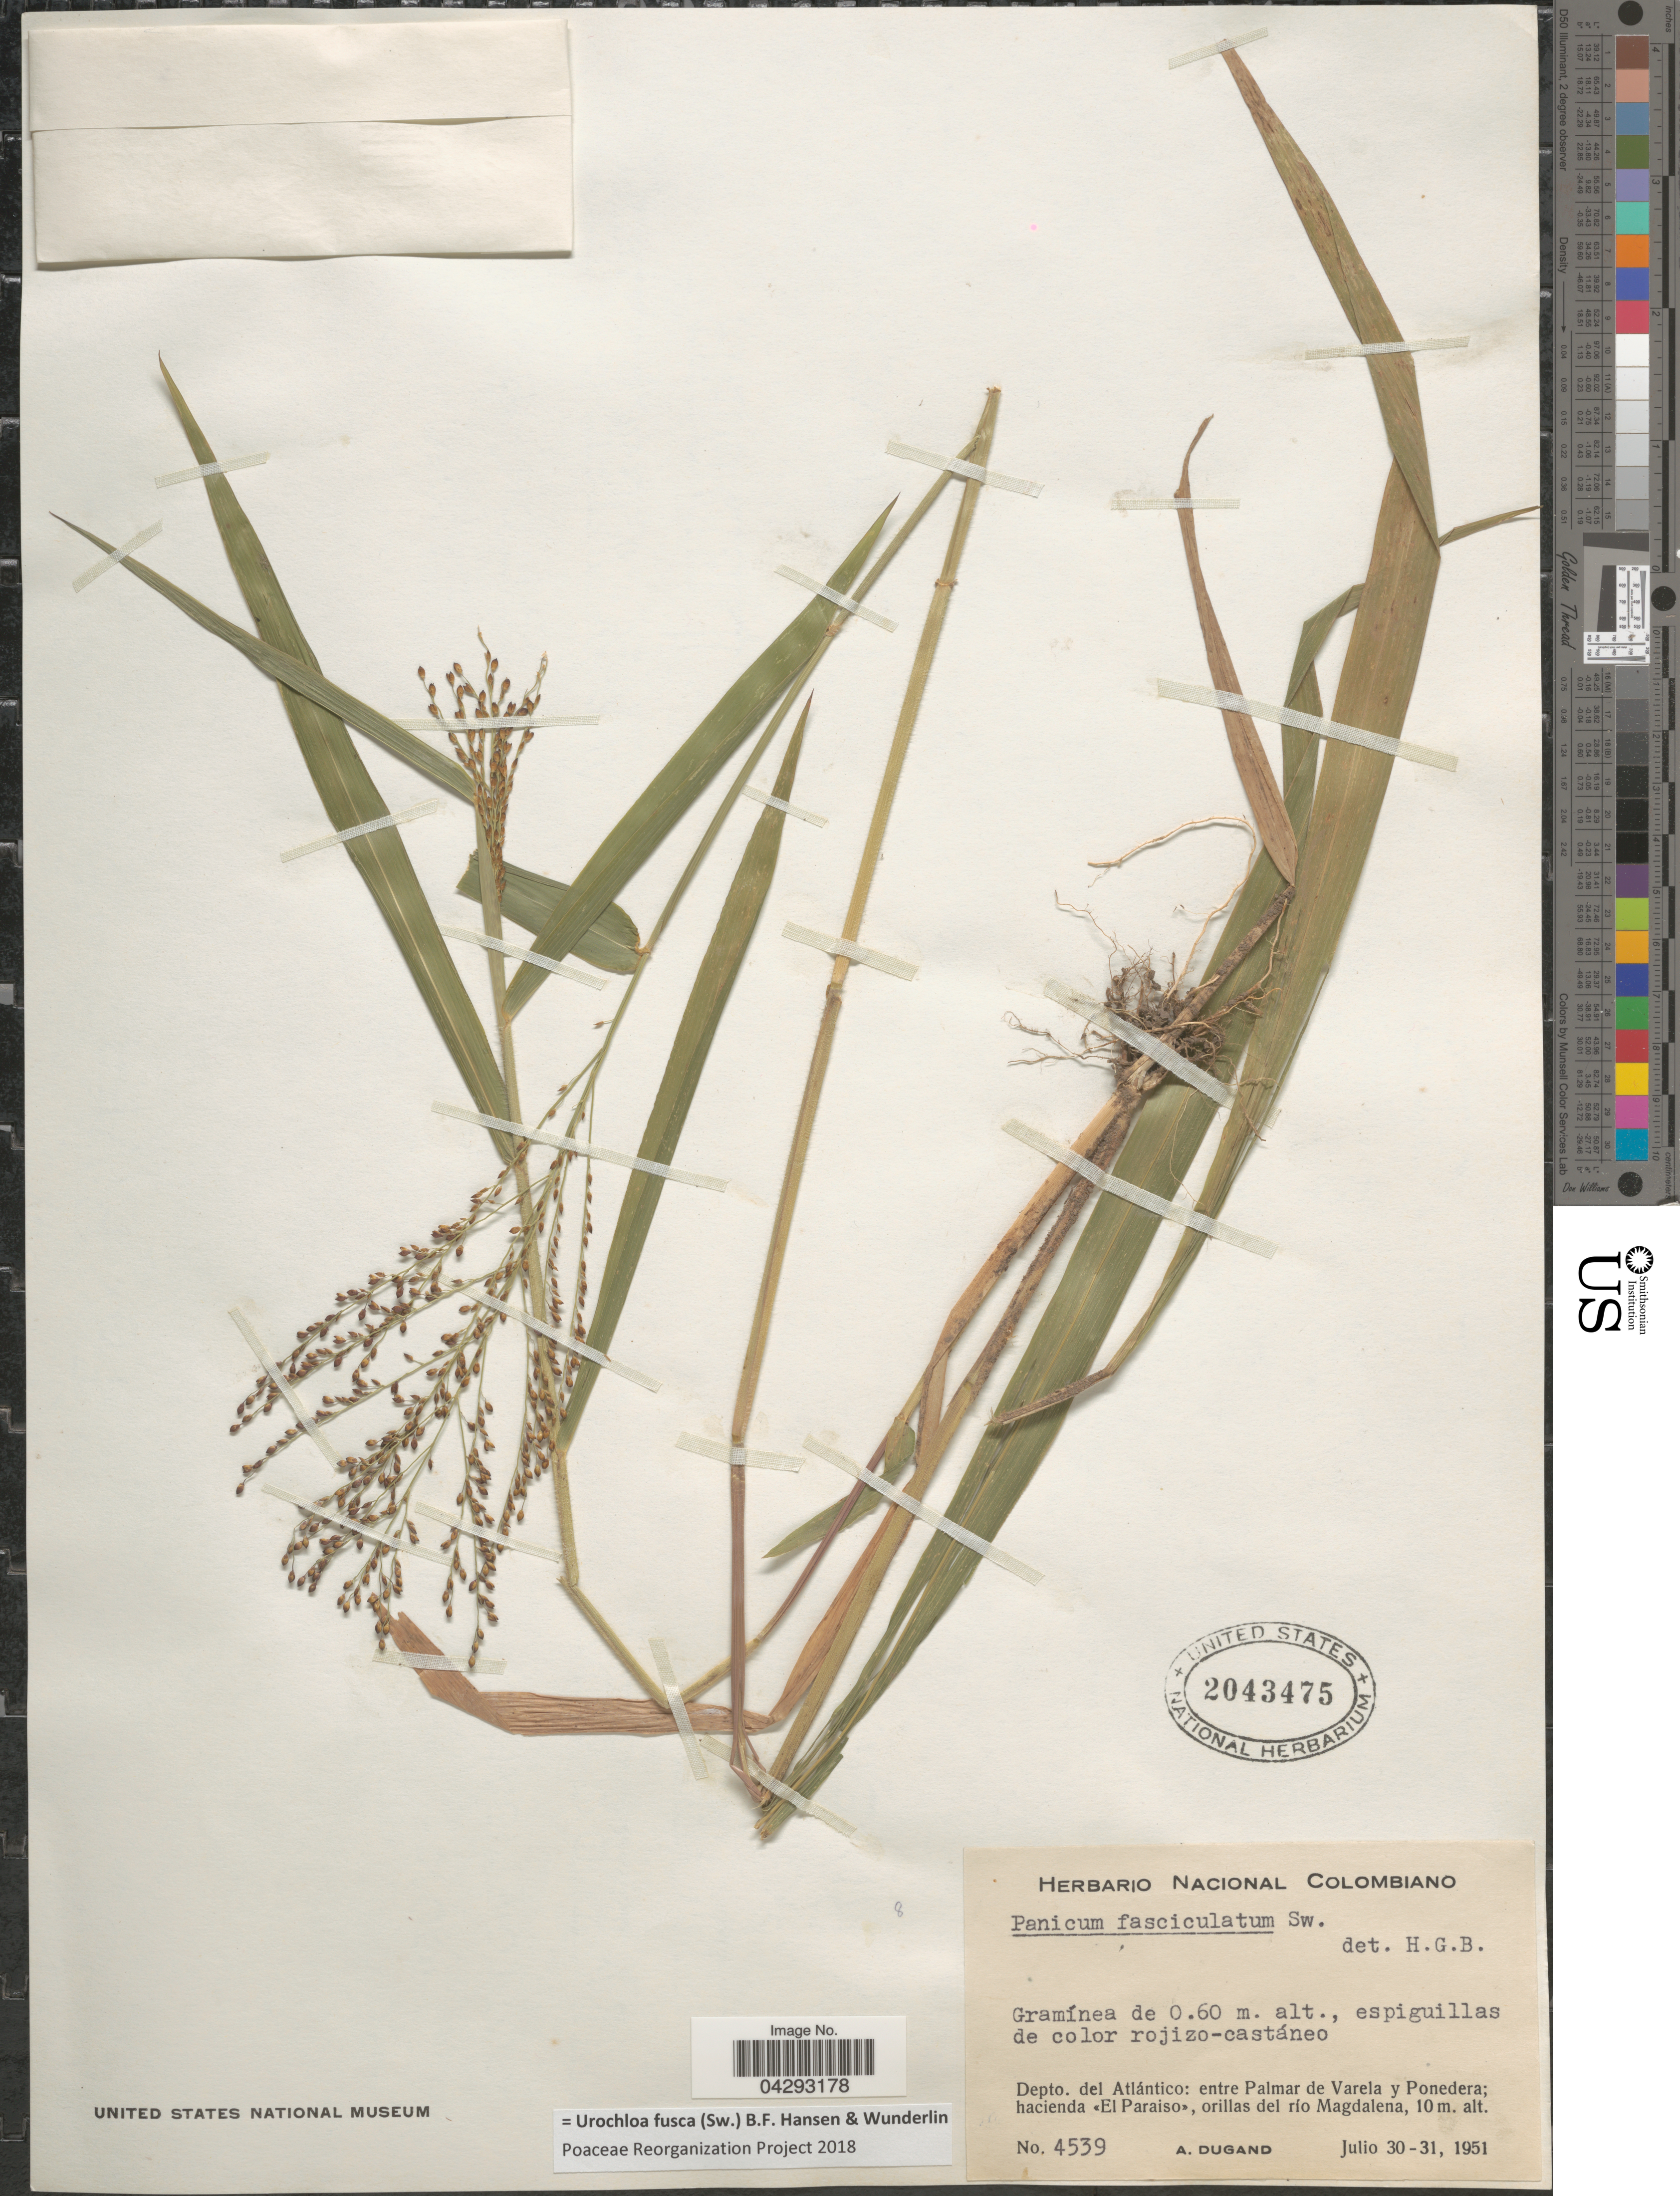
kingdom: Plantae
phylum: Tracheophyta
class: Liliopsida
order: Poales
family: Poaceae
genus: Urochloa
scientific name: Urochloa fusca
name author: (Sw.) B.F. Hansen & Wunderlin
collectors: A. Dugand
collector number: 4539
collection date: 1951-07-30/1951-07-31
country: Colombia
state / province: Atlántico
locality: Depto.: del Atlántico: entre Palmar de Varela y Ponedera; hacienda «El Paraiso», orillas del río Magdalena.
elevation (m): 10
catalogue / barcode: US 2043475